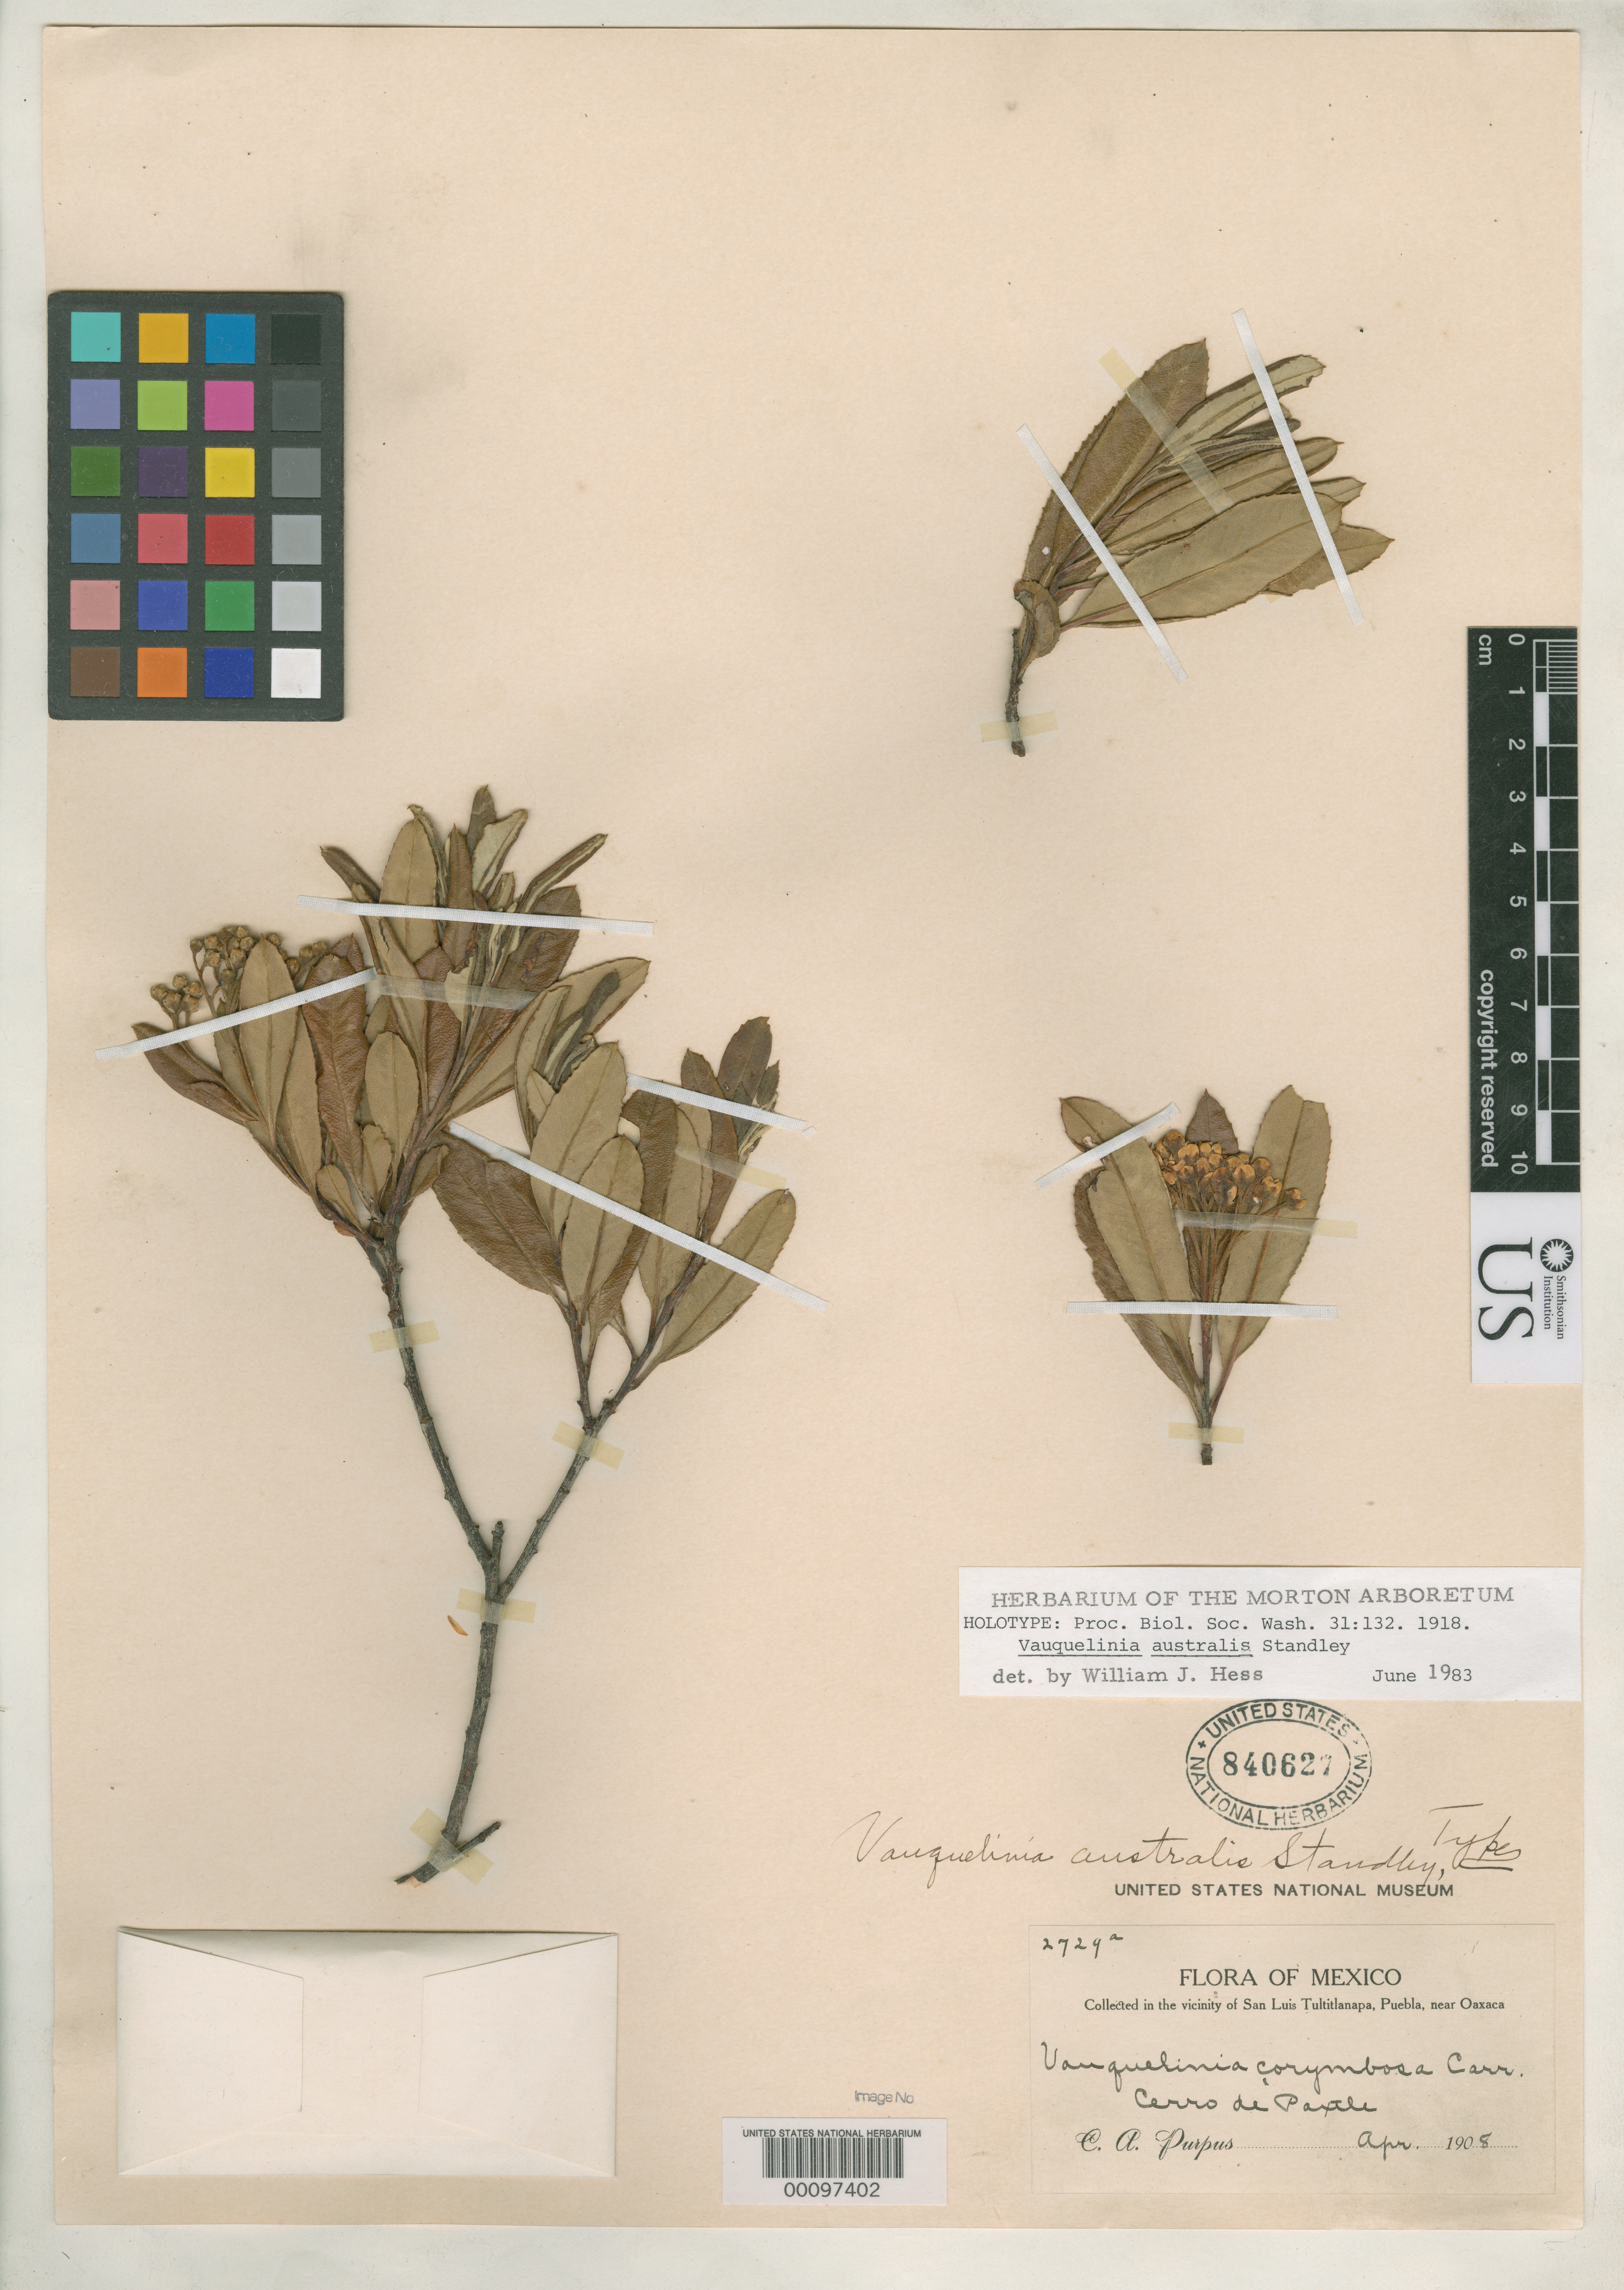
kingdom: Plantae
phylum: Tracheophyta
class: Magnoliopsida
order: Rosales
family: Rosaceae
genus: Vauquelinia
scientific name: Vauquelinia australis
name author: Standl.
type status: Holotype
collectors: C. A. Purpus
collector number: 2729 a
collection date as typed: Apr 1908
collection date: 1908-04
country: Mexico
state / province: Puebla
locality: Cerro de Paxtle, vicinity of San Luistultitlanapa.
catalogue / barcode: US 840627